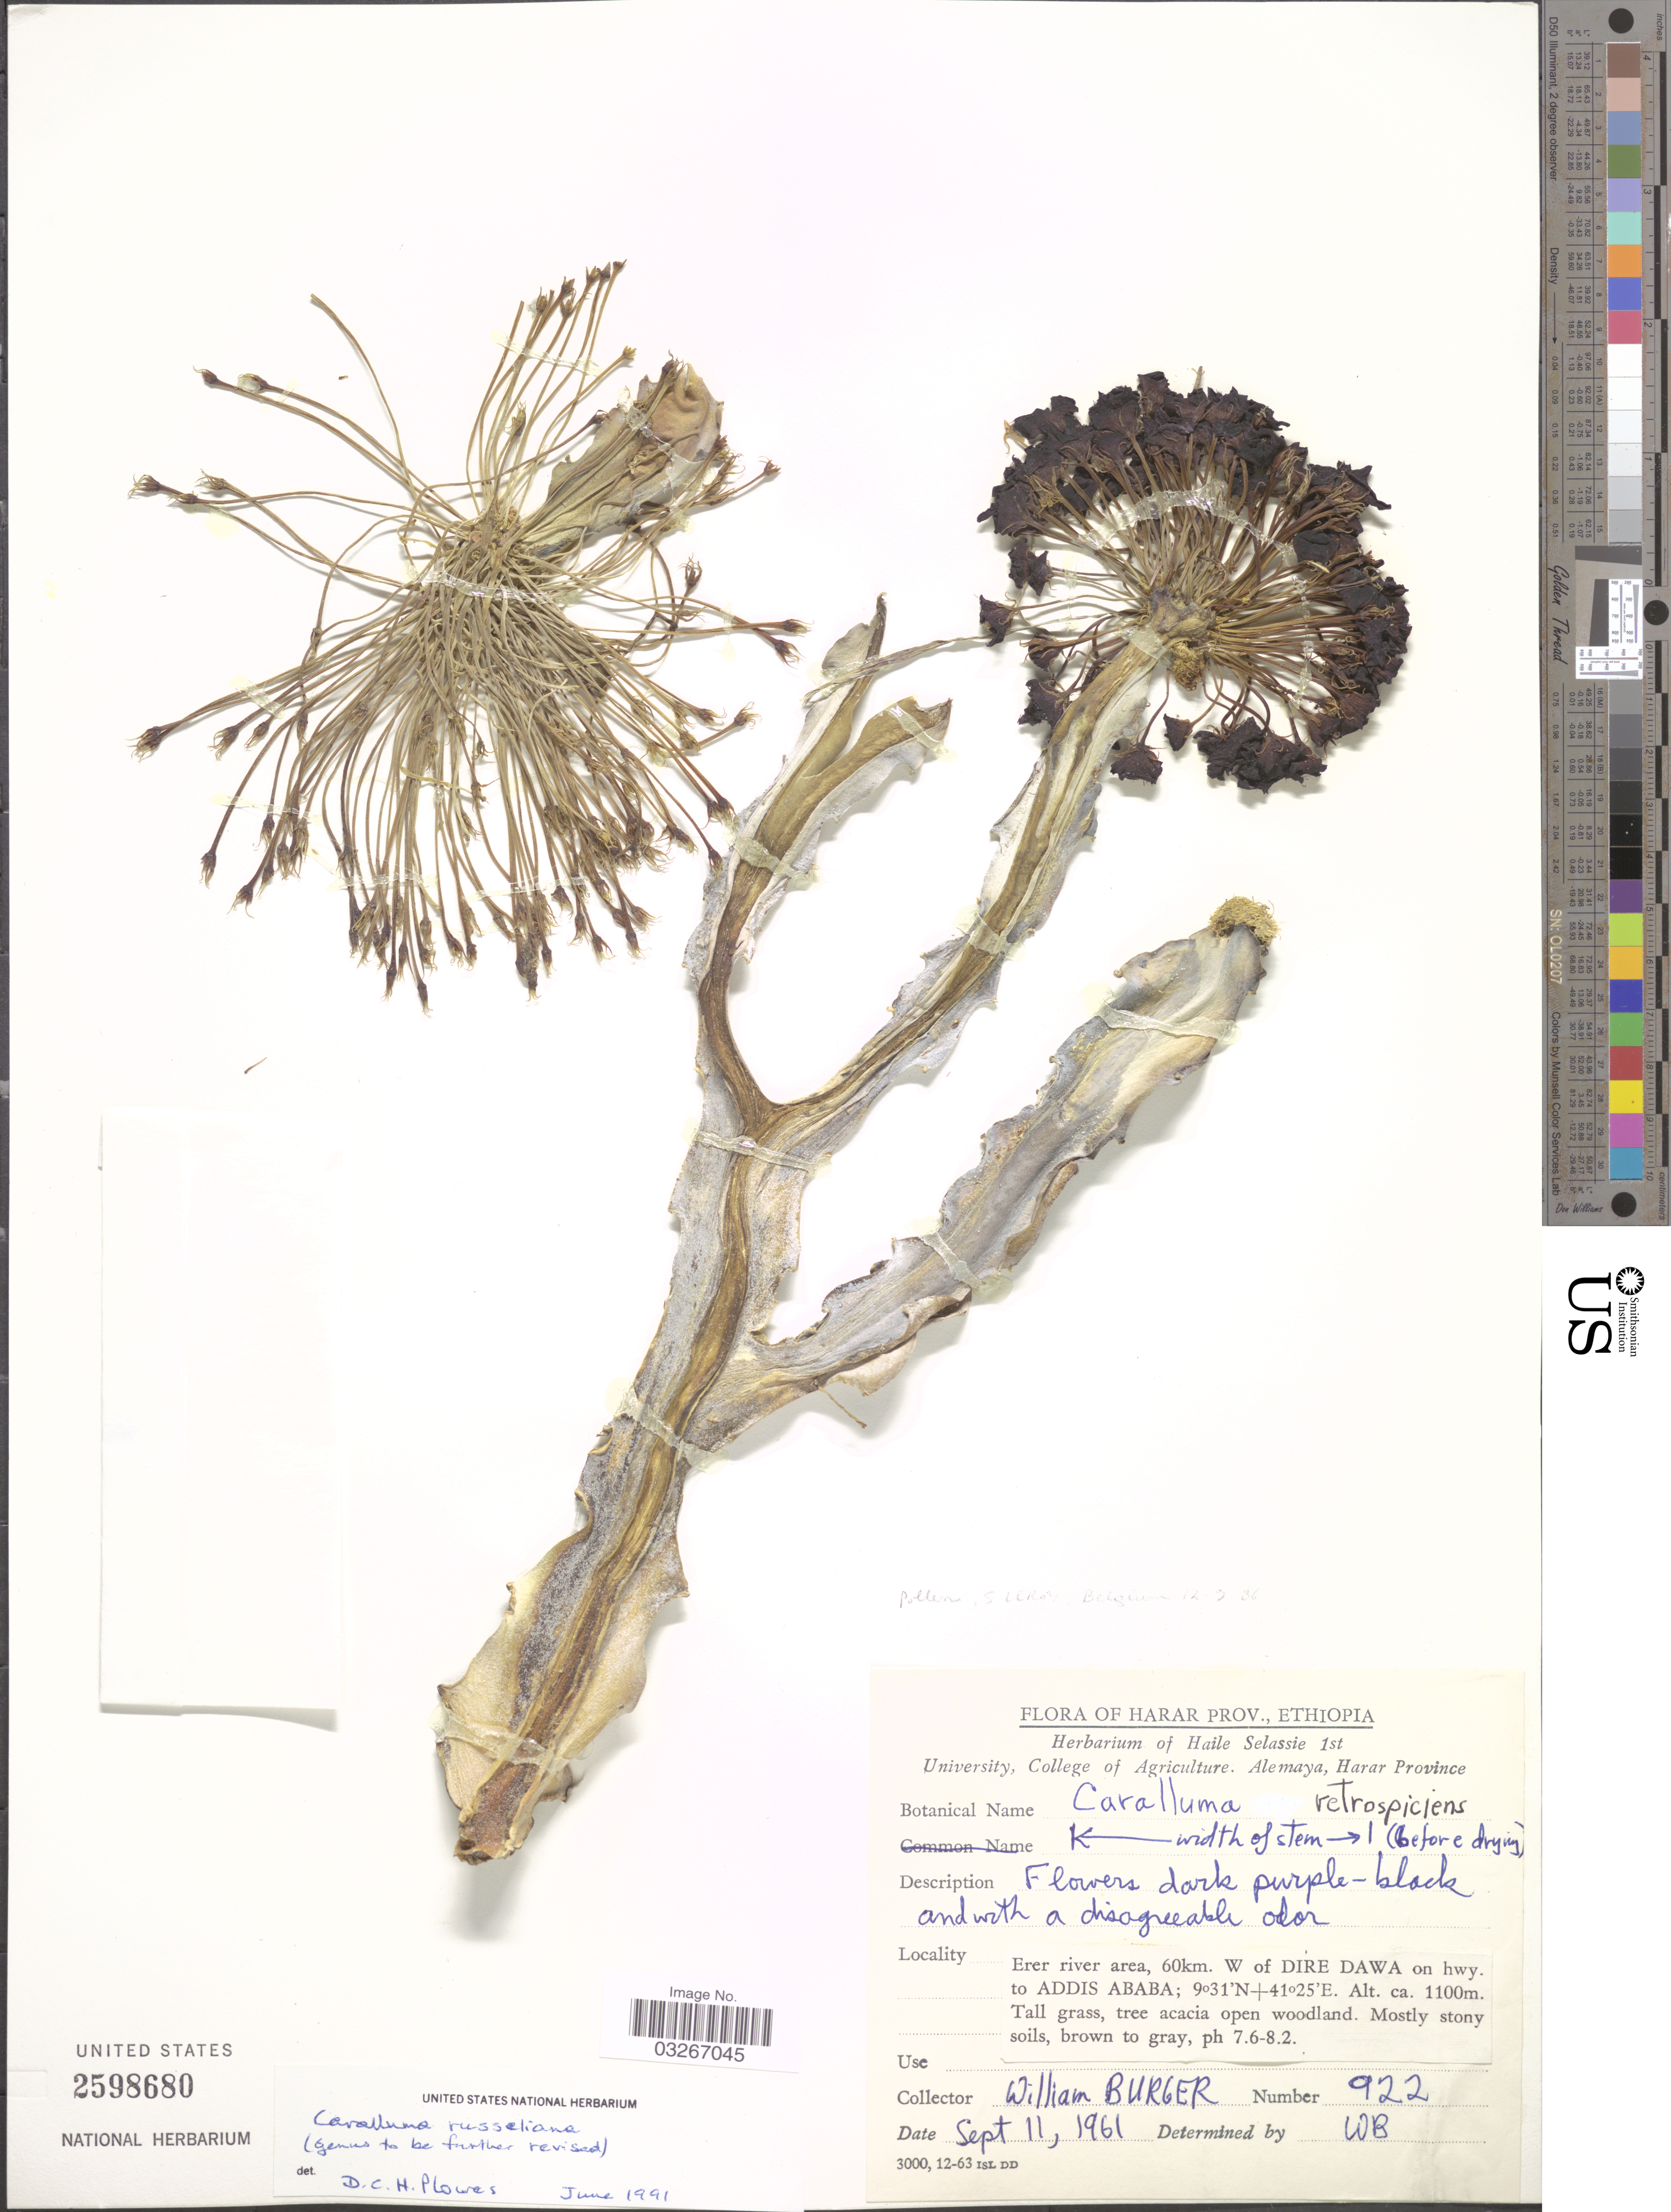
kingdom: Plantae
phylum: Tracheophyta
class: Magnoliopsida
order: Gentianales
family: Apocynaceae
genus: Caralluma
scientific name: Caralluma russelliana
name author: (Courbai ex Brongn.) Cufod.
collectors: W. Burger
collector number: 922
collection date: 1961-09-11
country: Ethiopia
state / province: Dire Dawa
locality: Harar Prov. Erer river area, 60km. W of Dire Dawa on hwy. to Addis Ababa.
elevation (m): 1100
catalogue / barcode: US 2598680